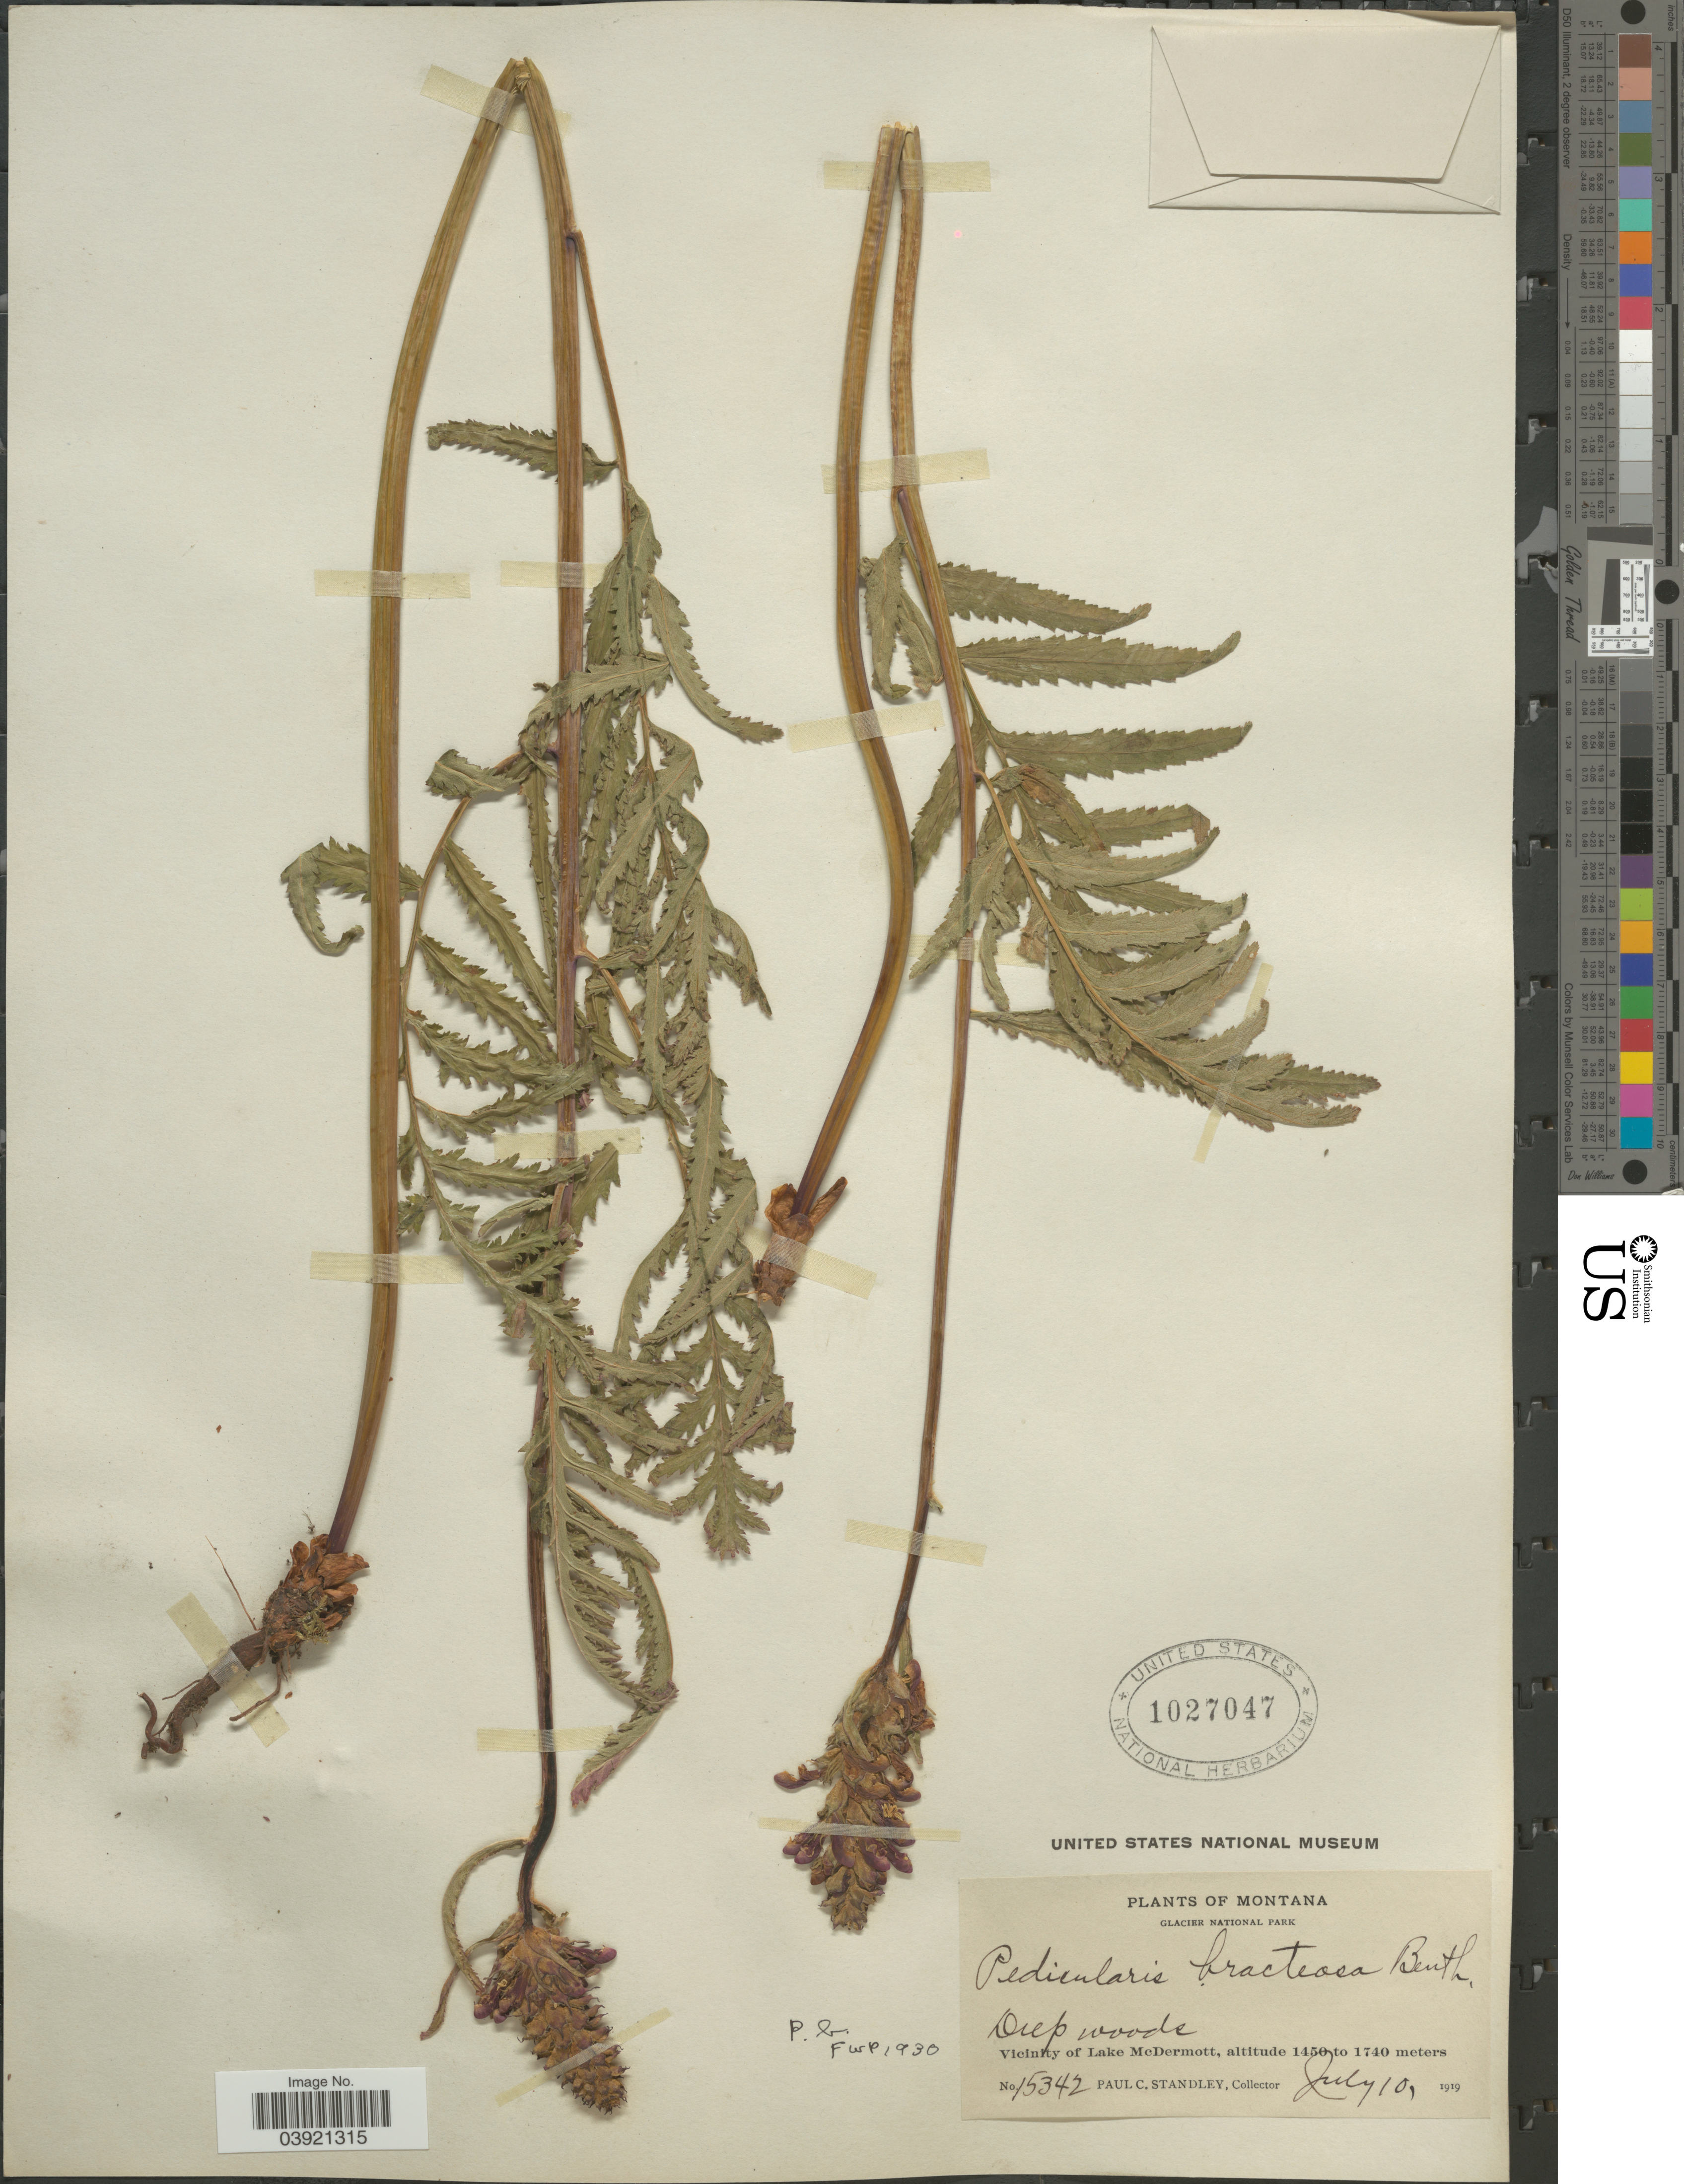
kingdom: Plantae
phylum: Tracheophyta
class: Magnoliopsida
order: Lamiales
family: Orobanchaceae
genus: Pedicularis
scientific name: Pedicularis bracteosa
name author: Benth.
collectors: P. C. Standley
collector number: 15342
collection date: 1919-07-10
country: United States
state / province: Montana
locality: Glacier National Park. Vicinity of Lake McDermott.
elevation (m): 1450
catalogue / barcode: US 1027047